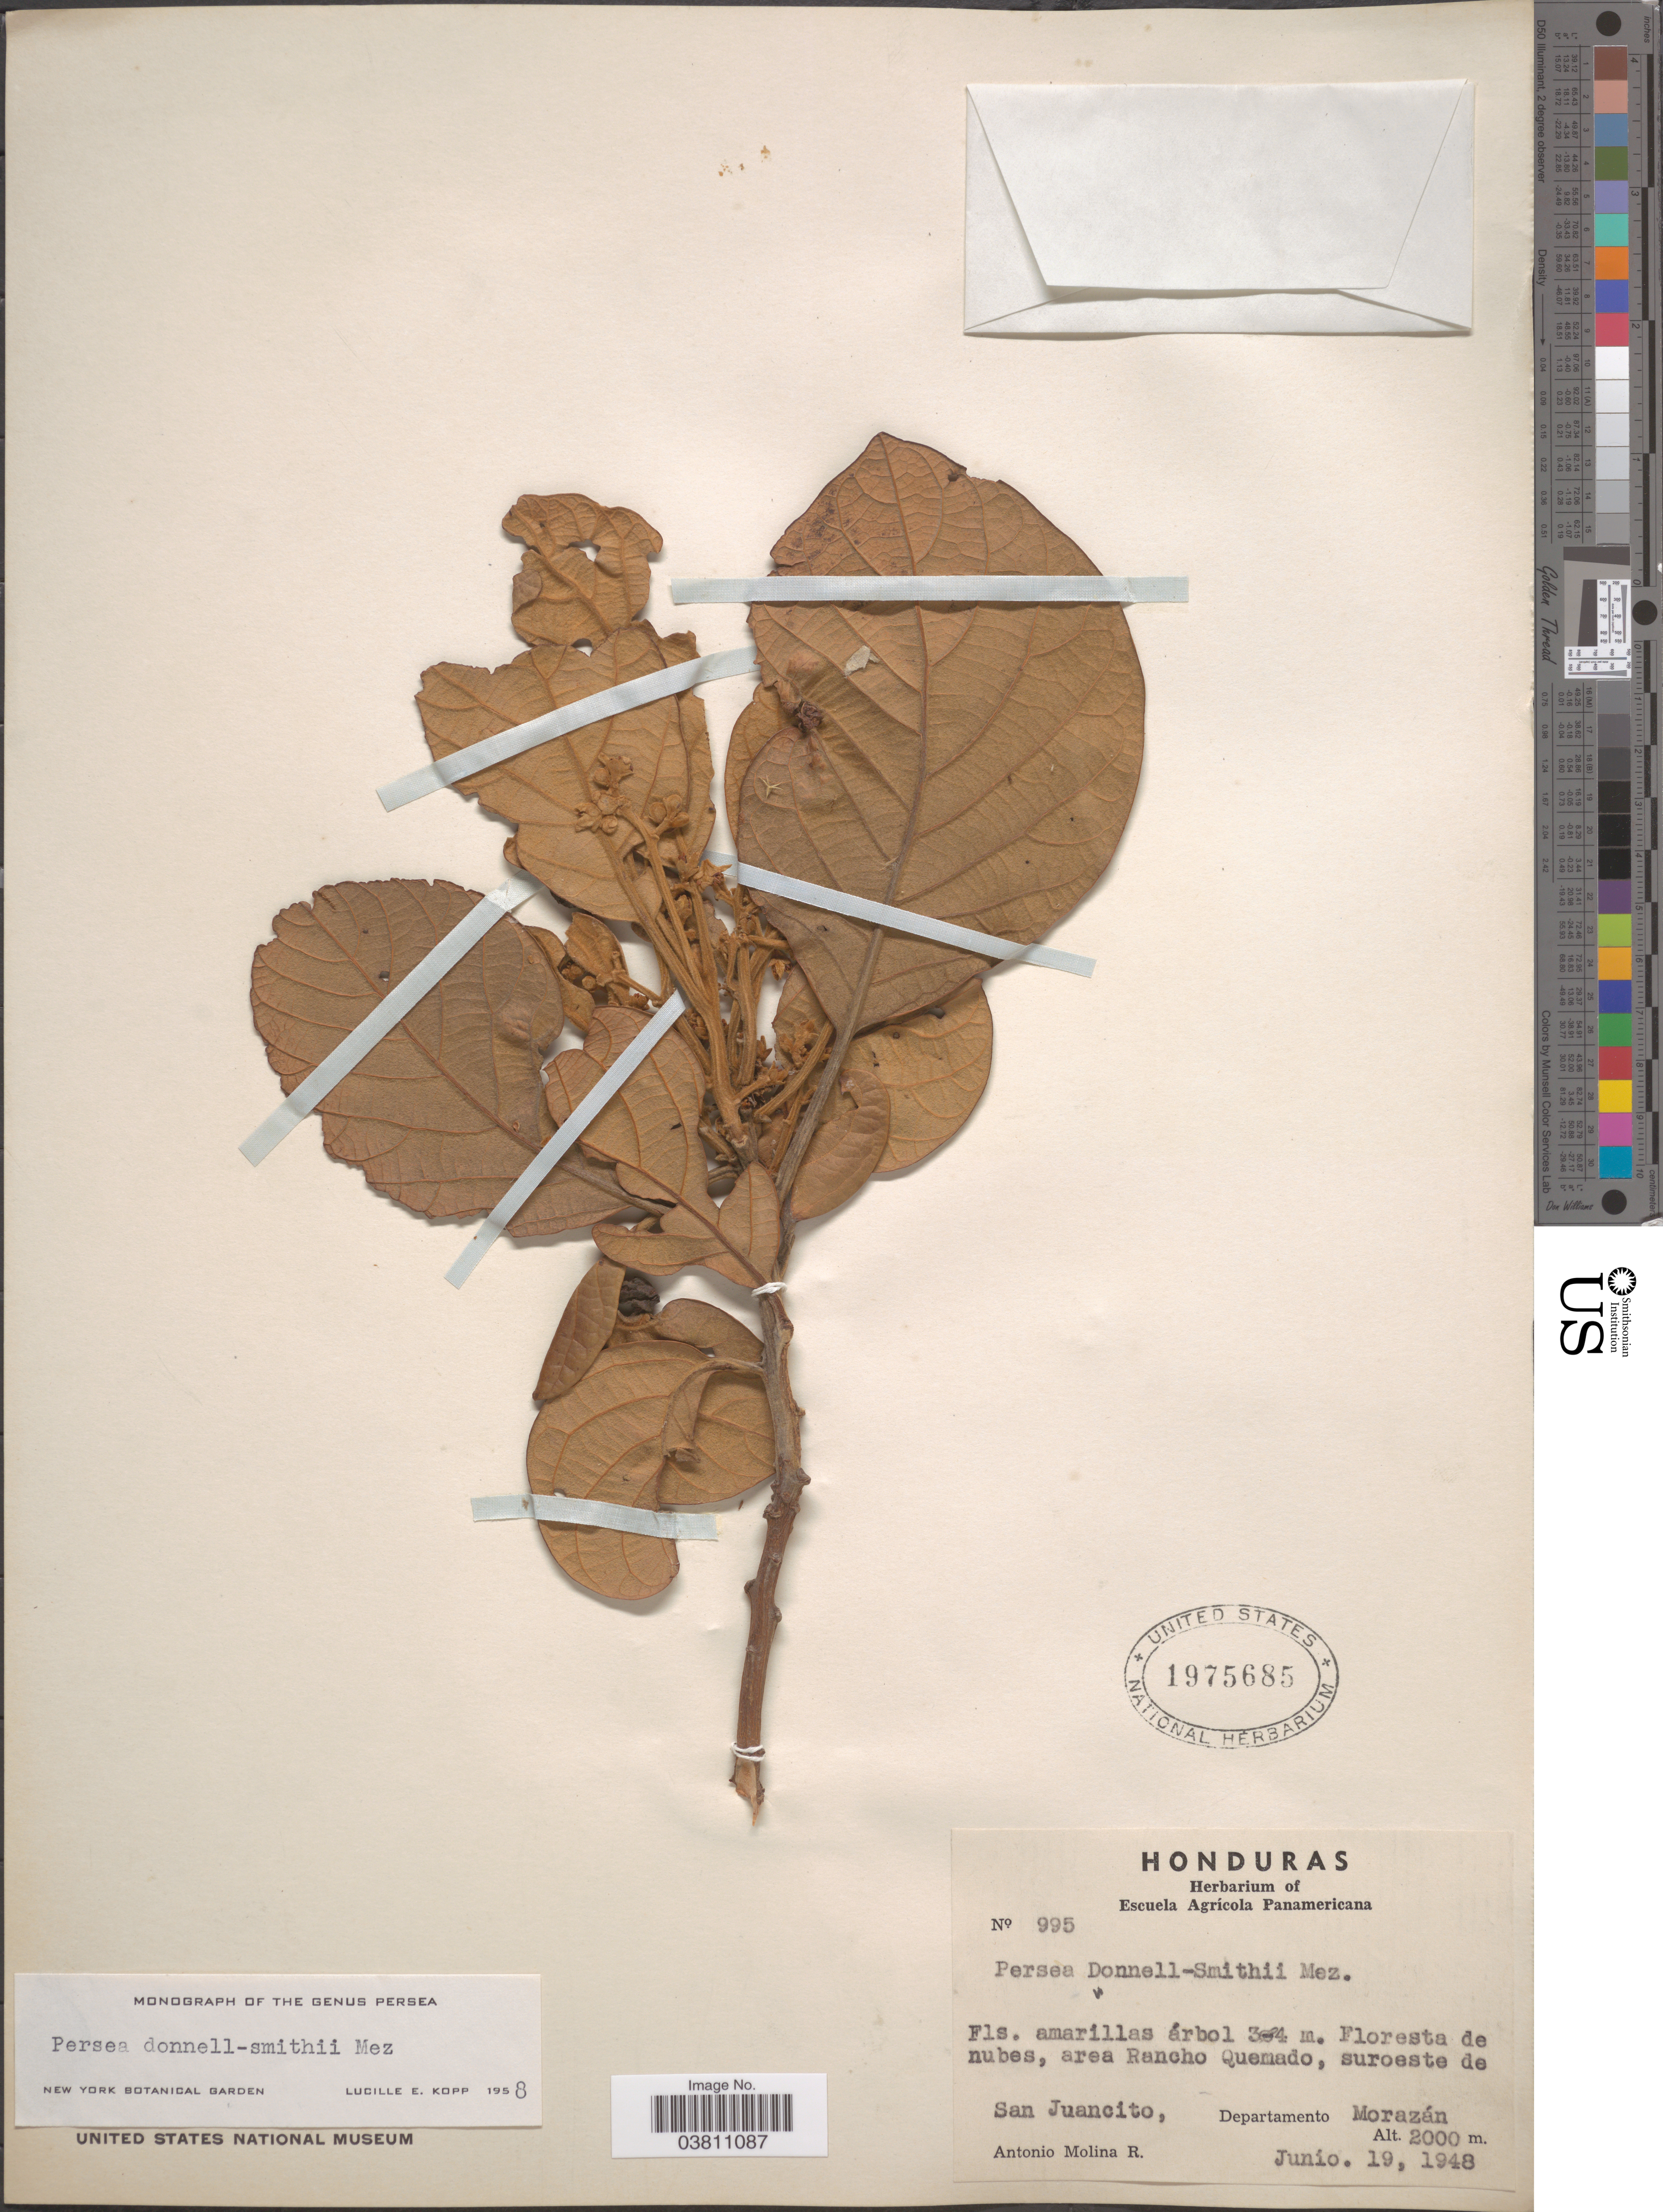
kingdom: Plantae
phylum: Tracheophyta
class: Magnoliopsida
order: Laurales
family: Lauraceae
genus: Persea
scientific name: Persea donnell-smithii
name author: Mez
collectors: A. Molina R.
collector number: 995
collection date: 1948-06-19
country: Honduras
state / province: Fco. Morazán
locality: Area Rancho Quemado, suroeste de San Juancito, Departamento Morazán.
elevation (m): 2000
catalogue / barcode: US 1975685